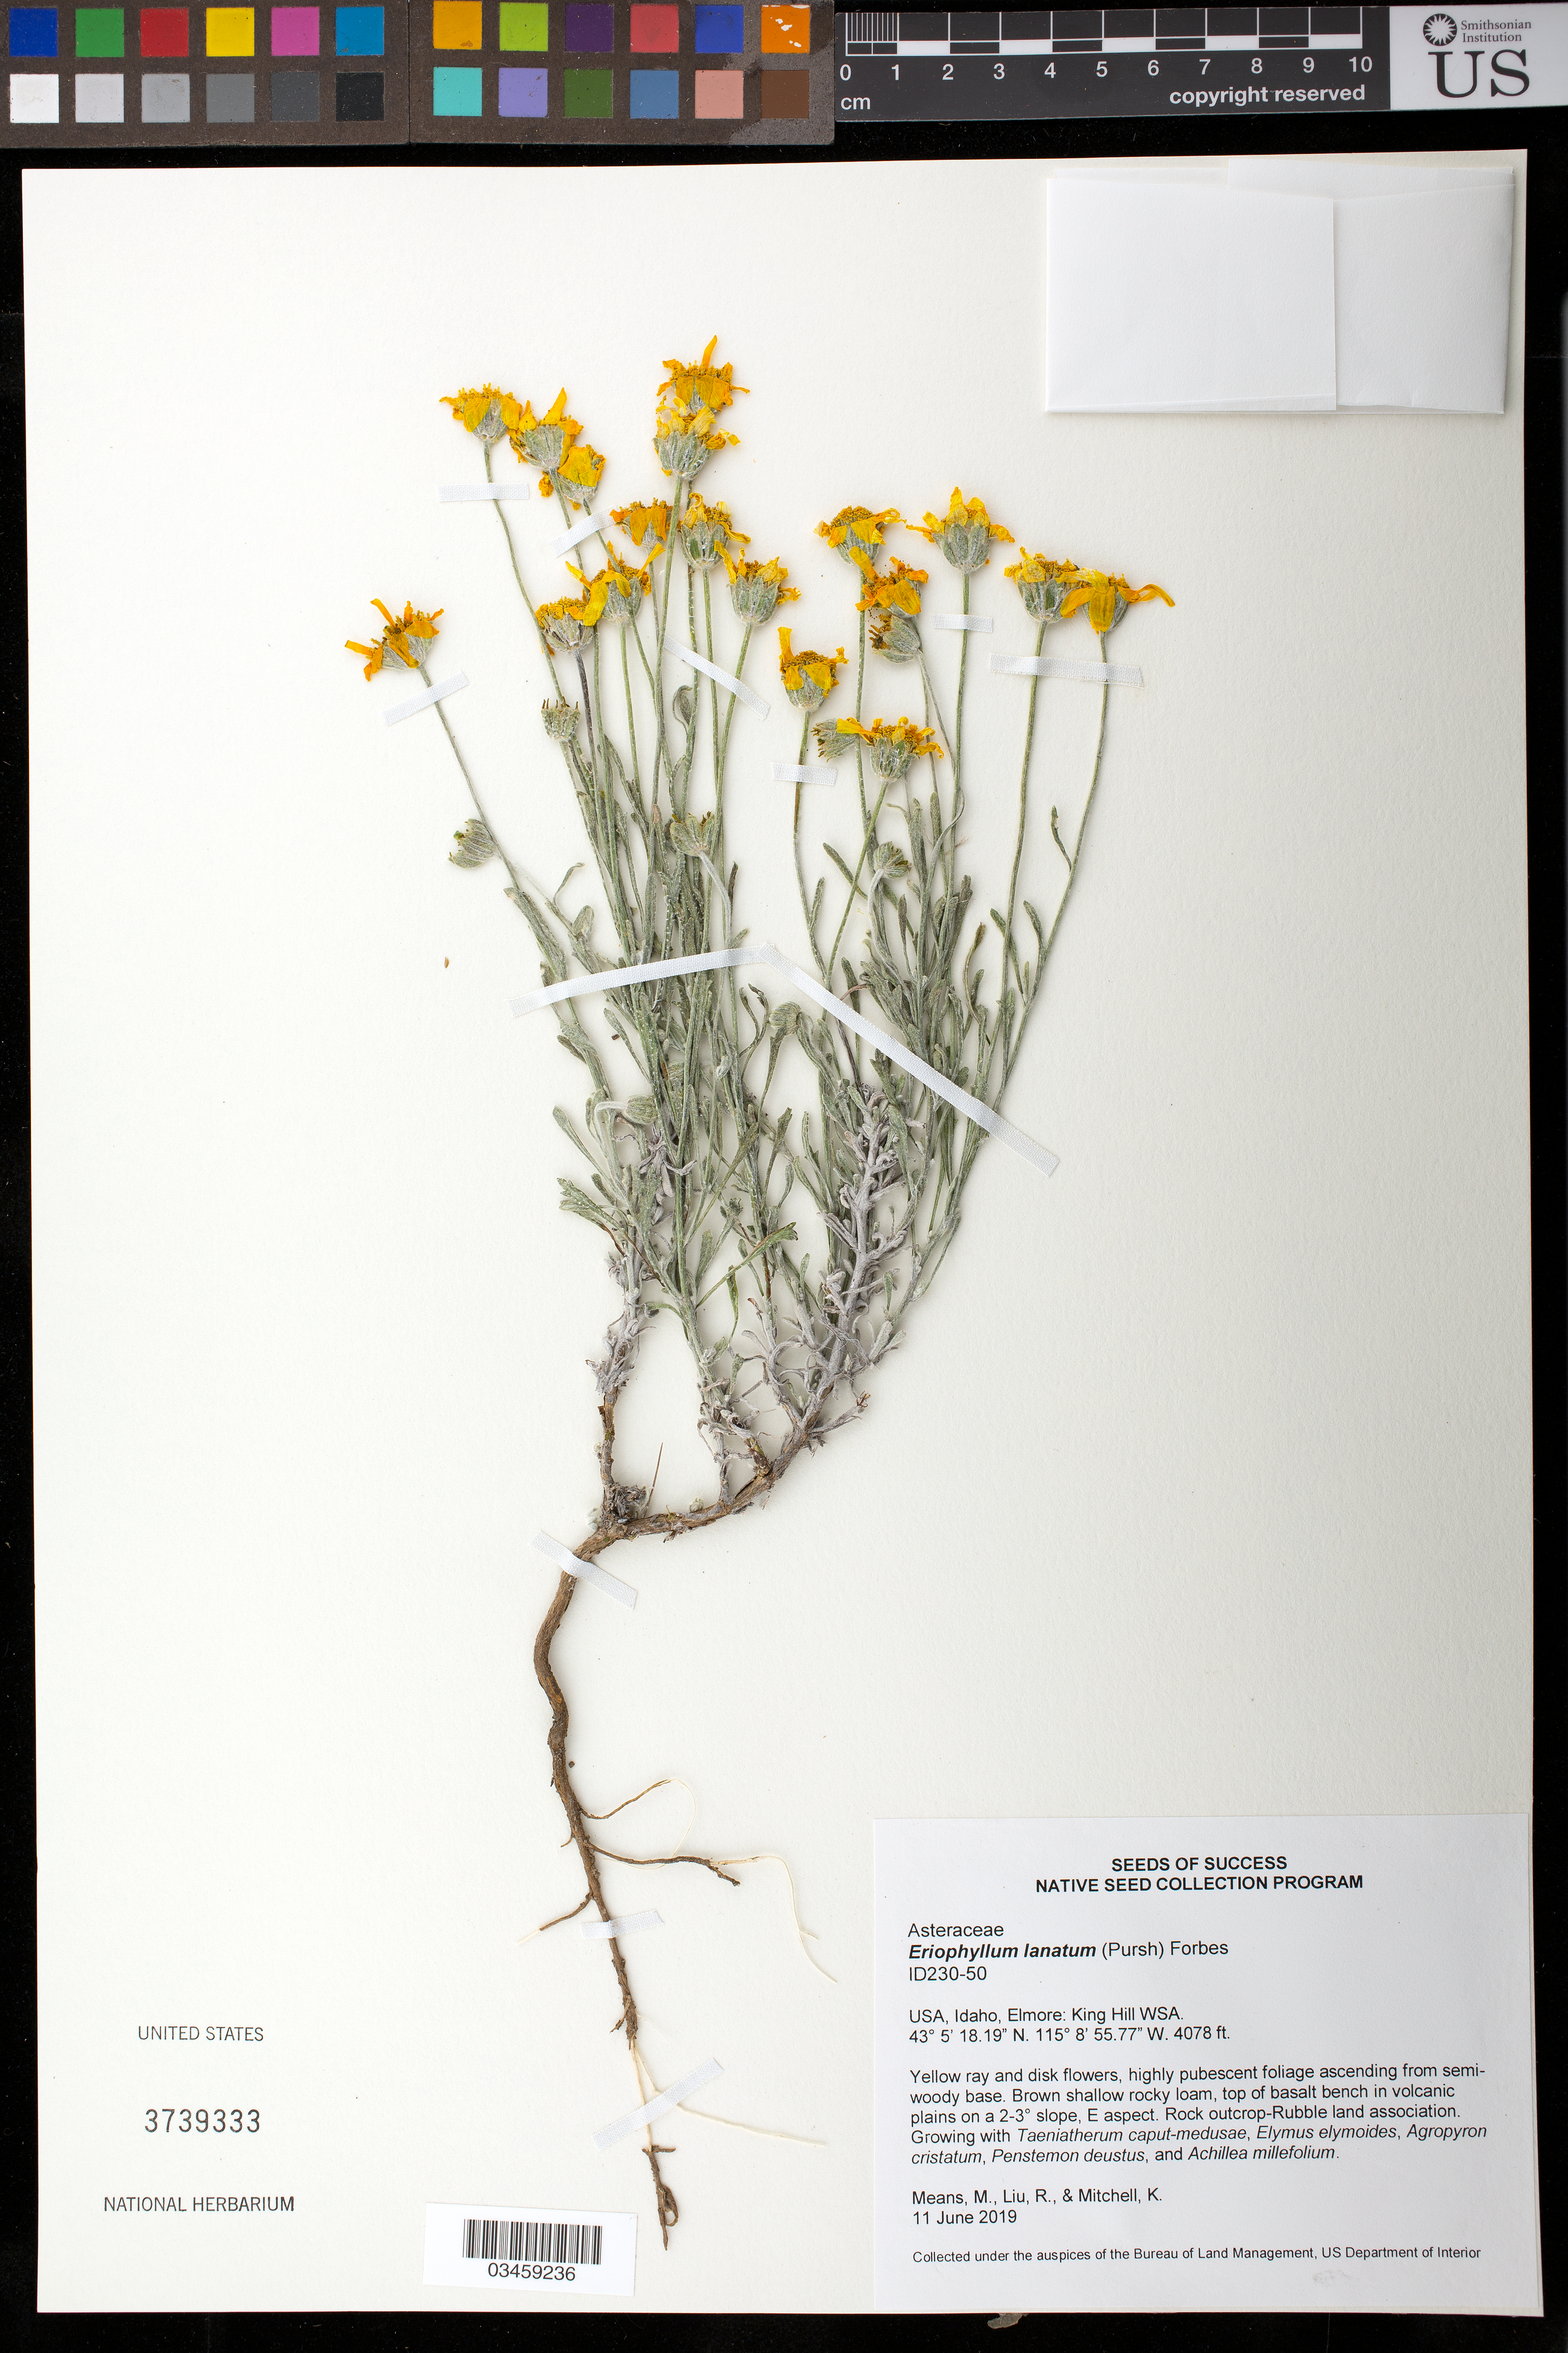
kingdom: Plantae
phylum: Tracheophyta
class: Magnoliopsida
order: Asterales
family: Asteraceae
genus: Eriophyllum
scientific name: Eriophyllum lanatum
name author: (Pursh) J. Forbes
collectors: M. Means, M. Liu & K. Mitchell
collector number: ID230-50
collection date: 2019-06-11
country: United States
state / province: Idaho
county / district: Elmore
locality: King Hill WSA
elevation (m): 1243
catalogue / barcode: US 3739333